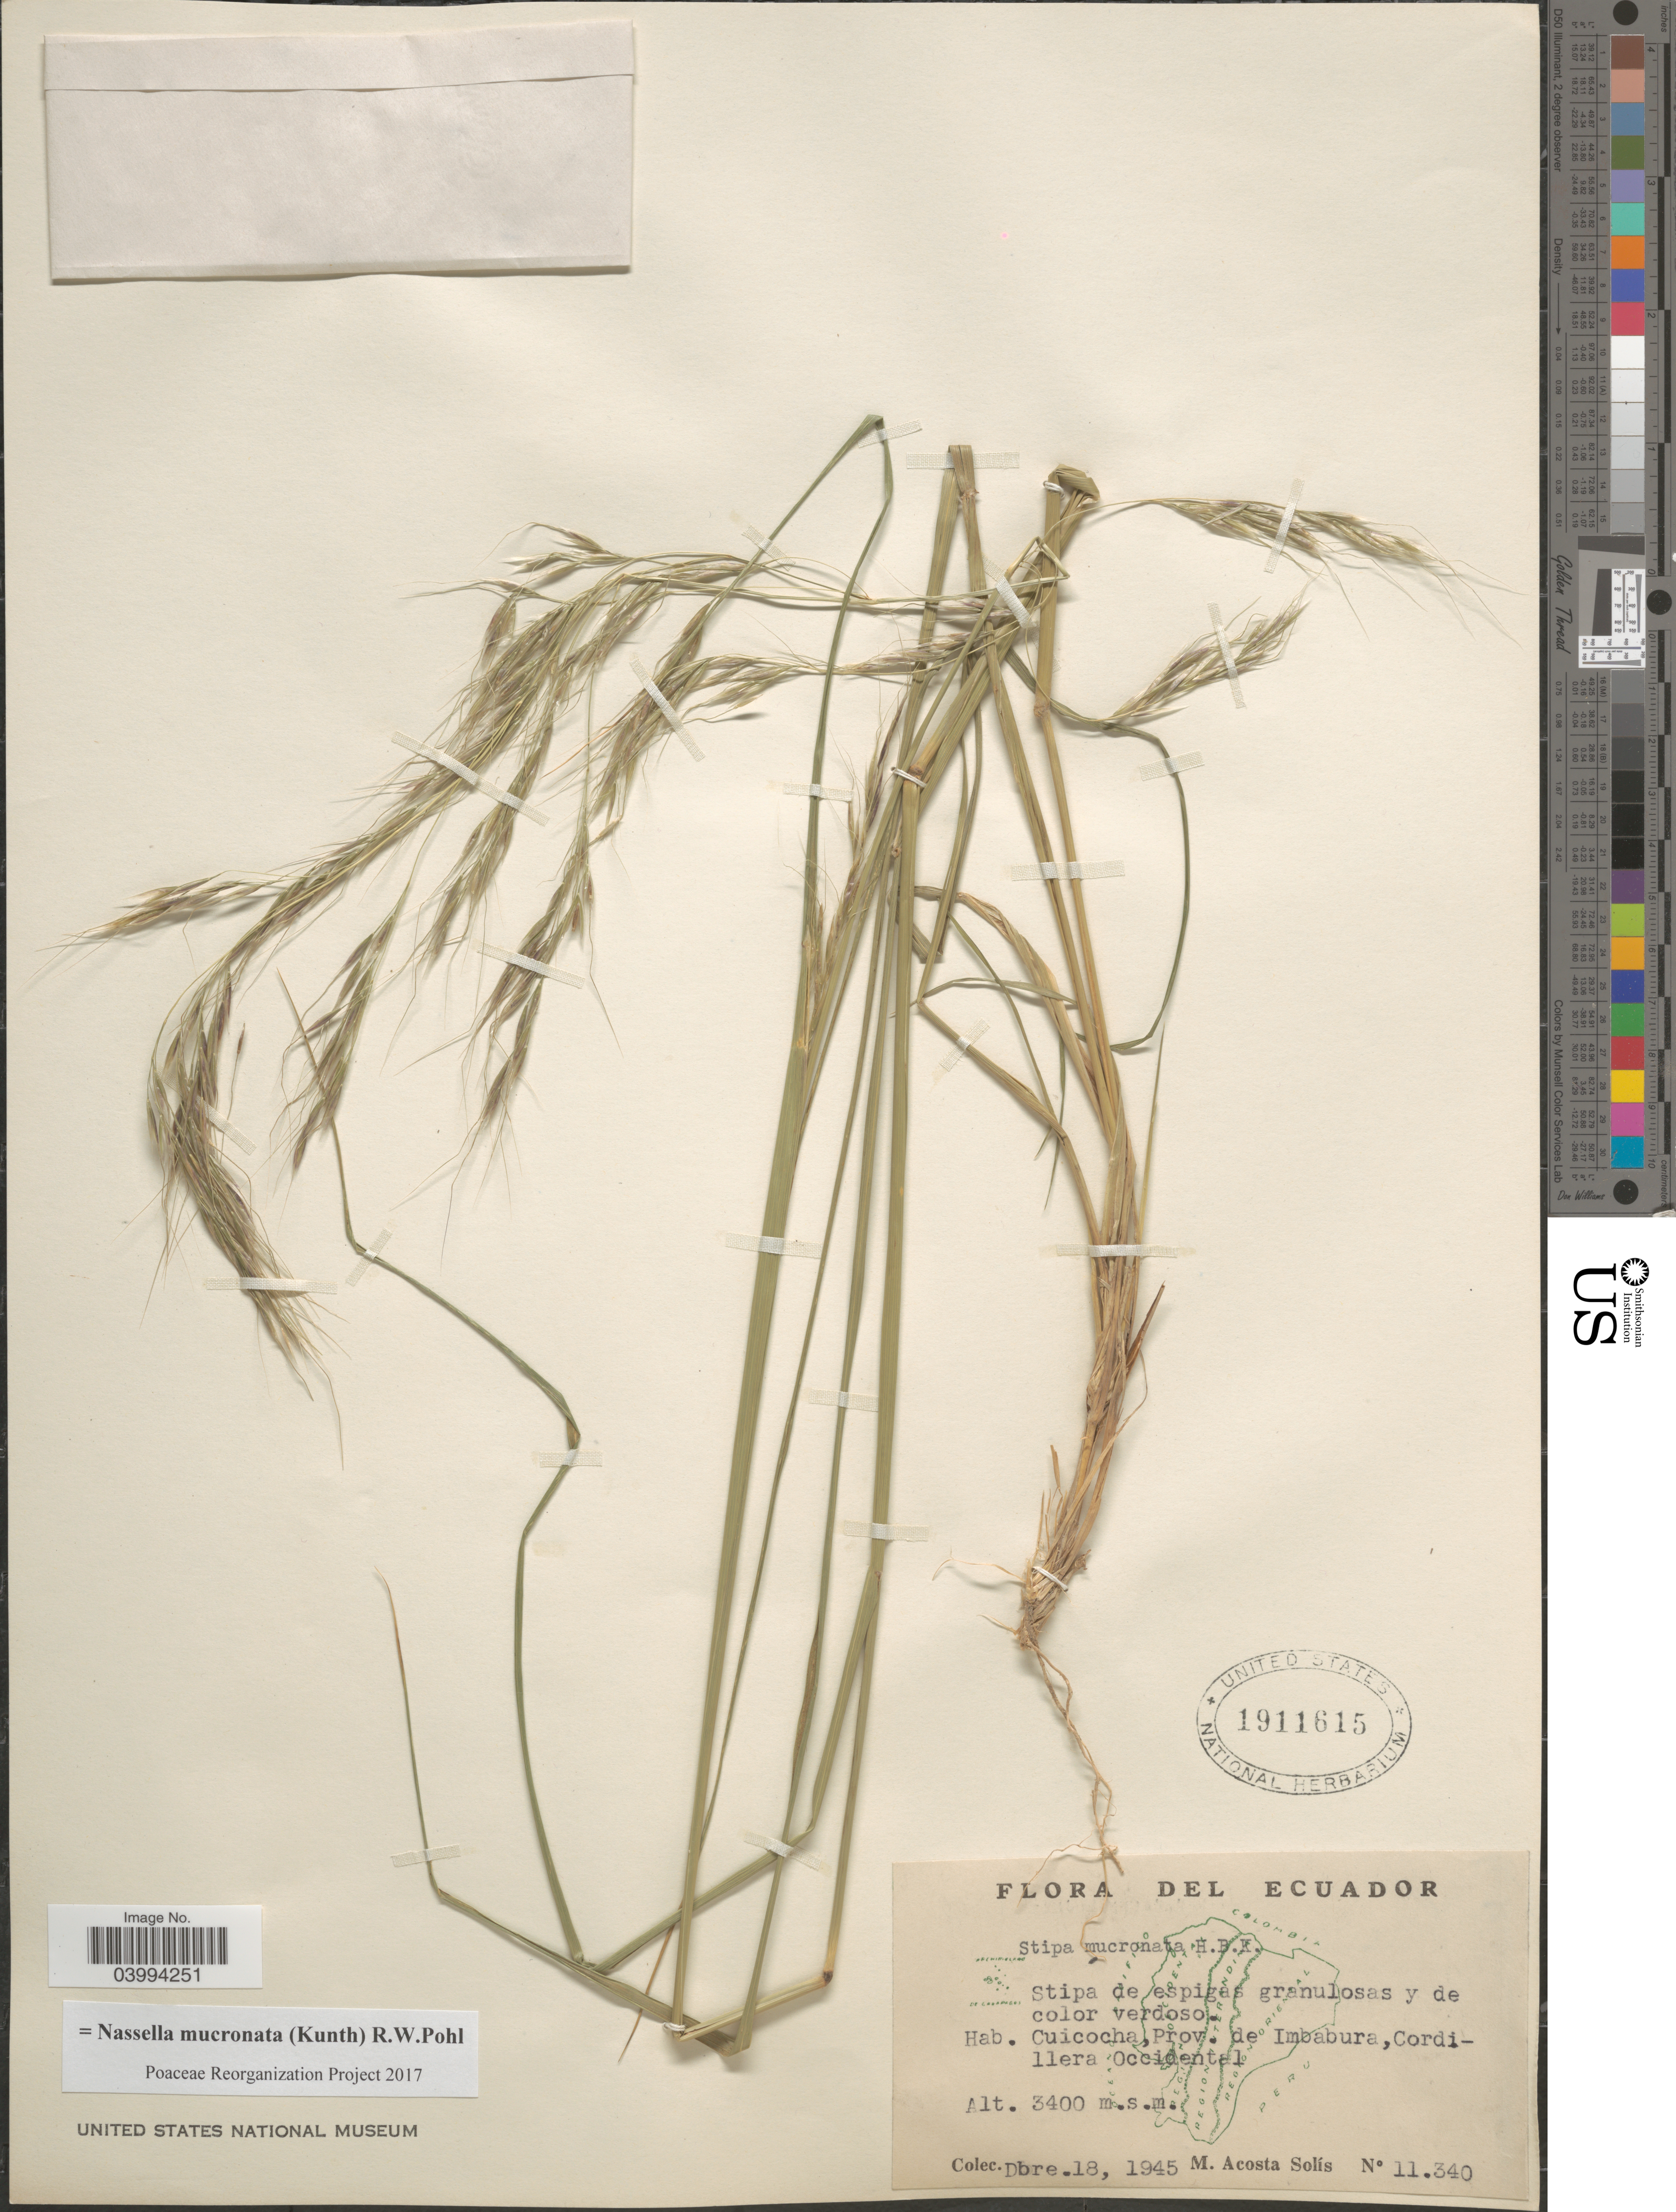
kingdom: Plantae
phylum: Tracheophyta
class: Liliopsida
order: Poales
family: Poaceae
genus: Nassella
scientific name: Nassella mucronata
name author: (Kunth) R.W. Pohl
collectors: M. Acosta Solis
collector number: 11340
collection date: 1945-12-18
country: Ecuador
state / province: Imbabura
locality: Cuicocha, Cordillera Occidental.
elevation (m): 3400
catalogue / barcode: US 1911615